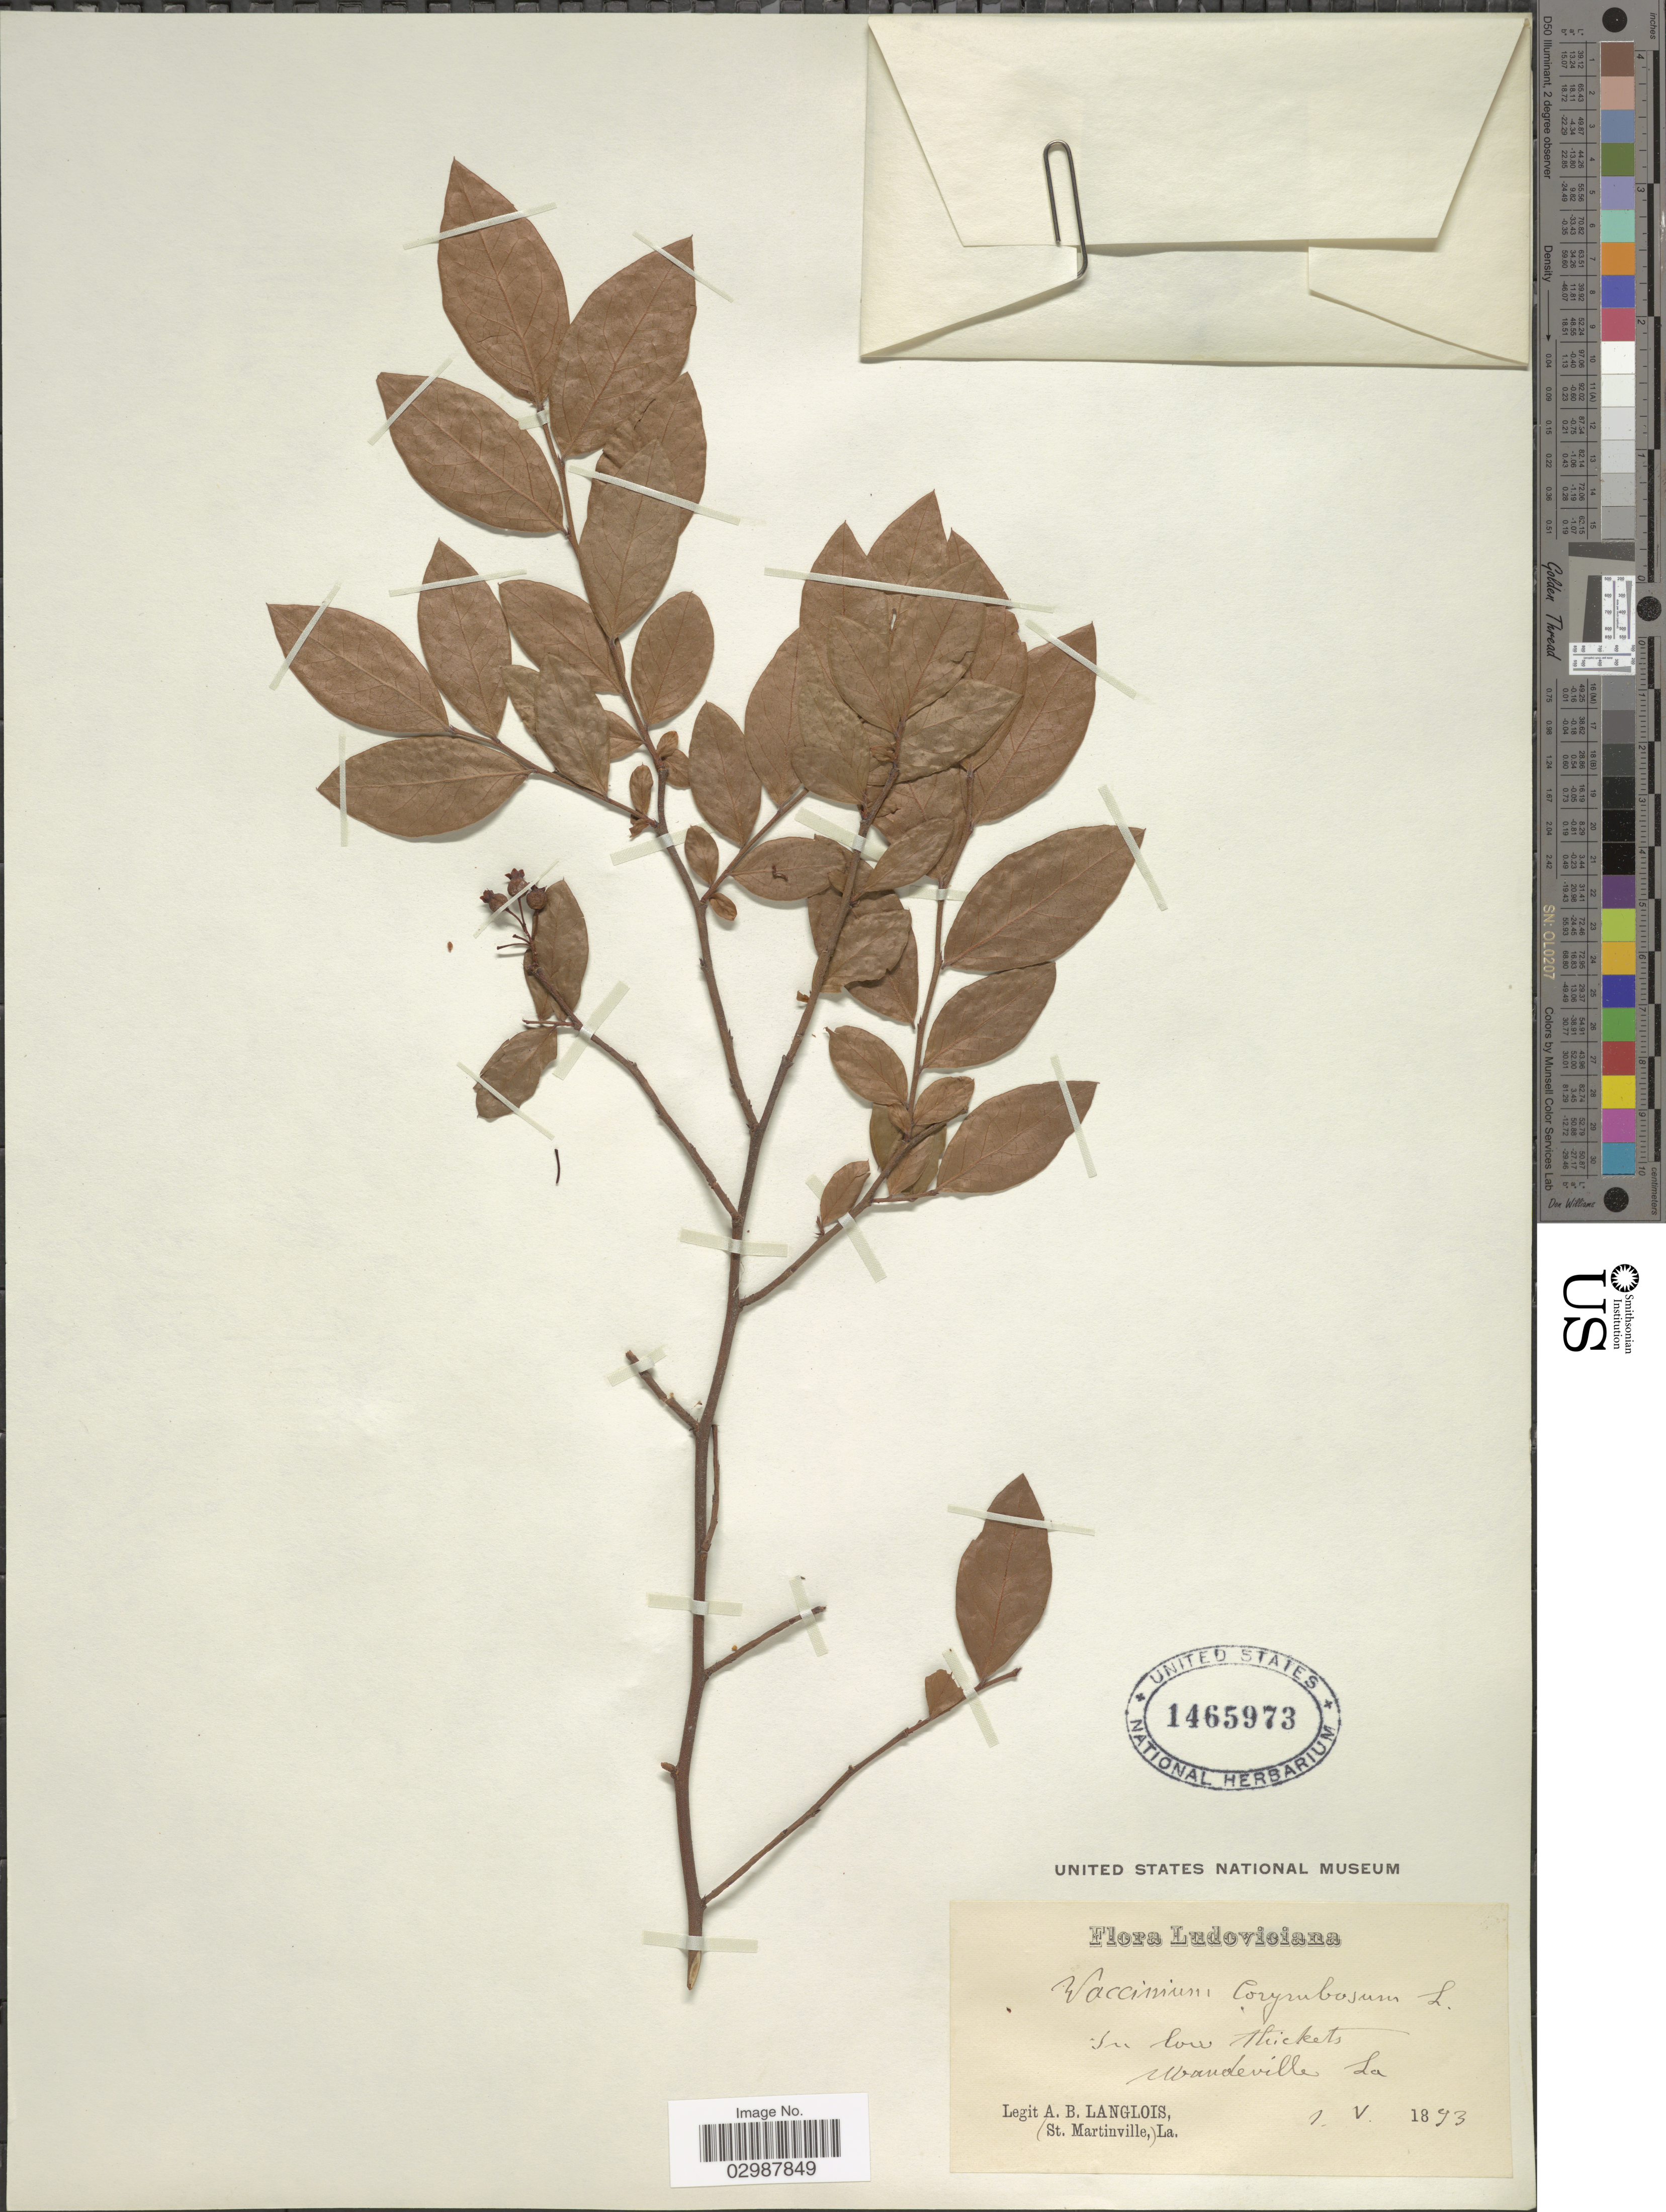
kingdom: Plantae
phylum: Tracheophyta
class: Magnoliopsida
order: Ericales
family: Ericaceae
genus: Vaccinium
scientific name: Vaccinium corymbosum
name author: L.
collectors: A. Langlois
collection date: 1893-05-01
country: United States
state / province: Louisiana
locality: Ludoviciana. In low thickets Mandeville.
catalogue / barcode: US 1465973